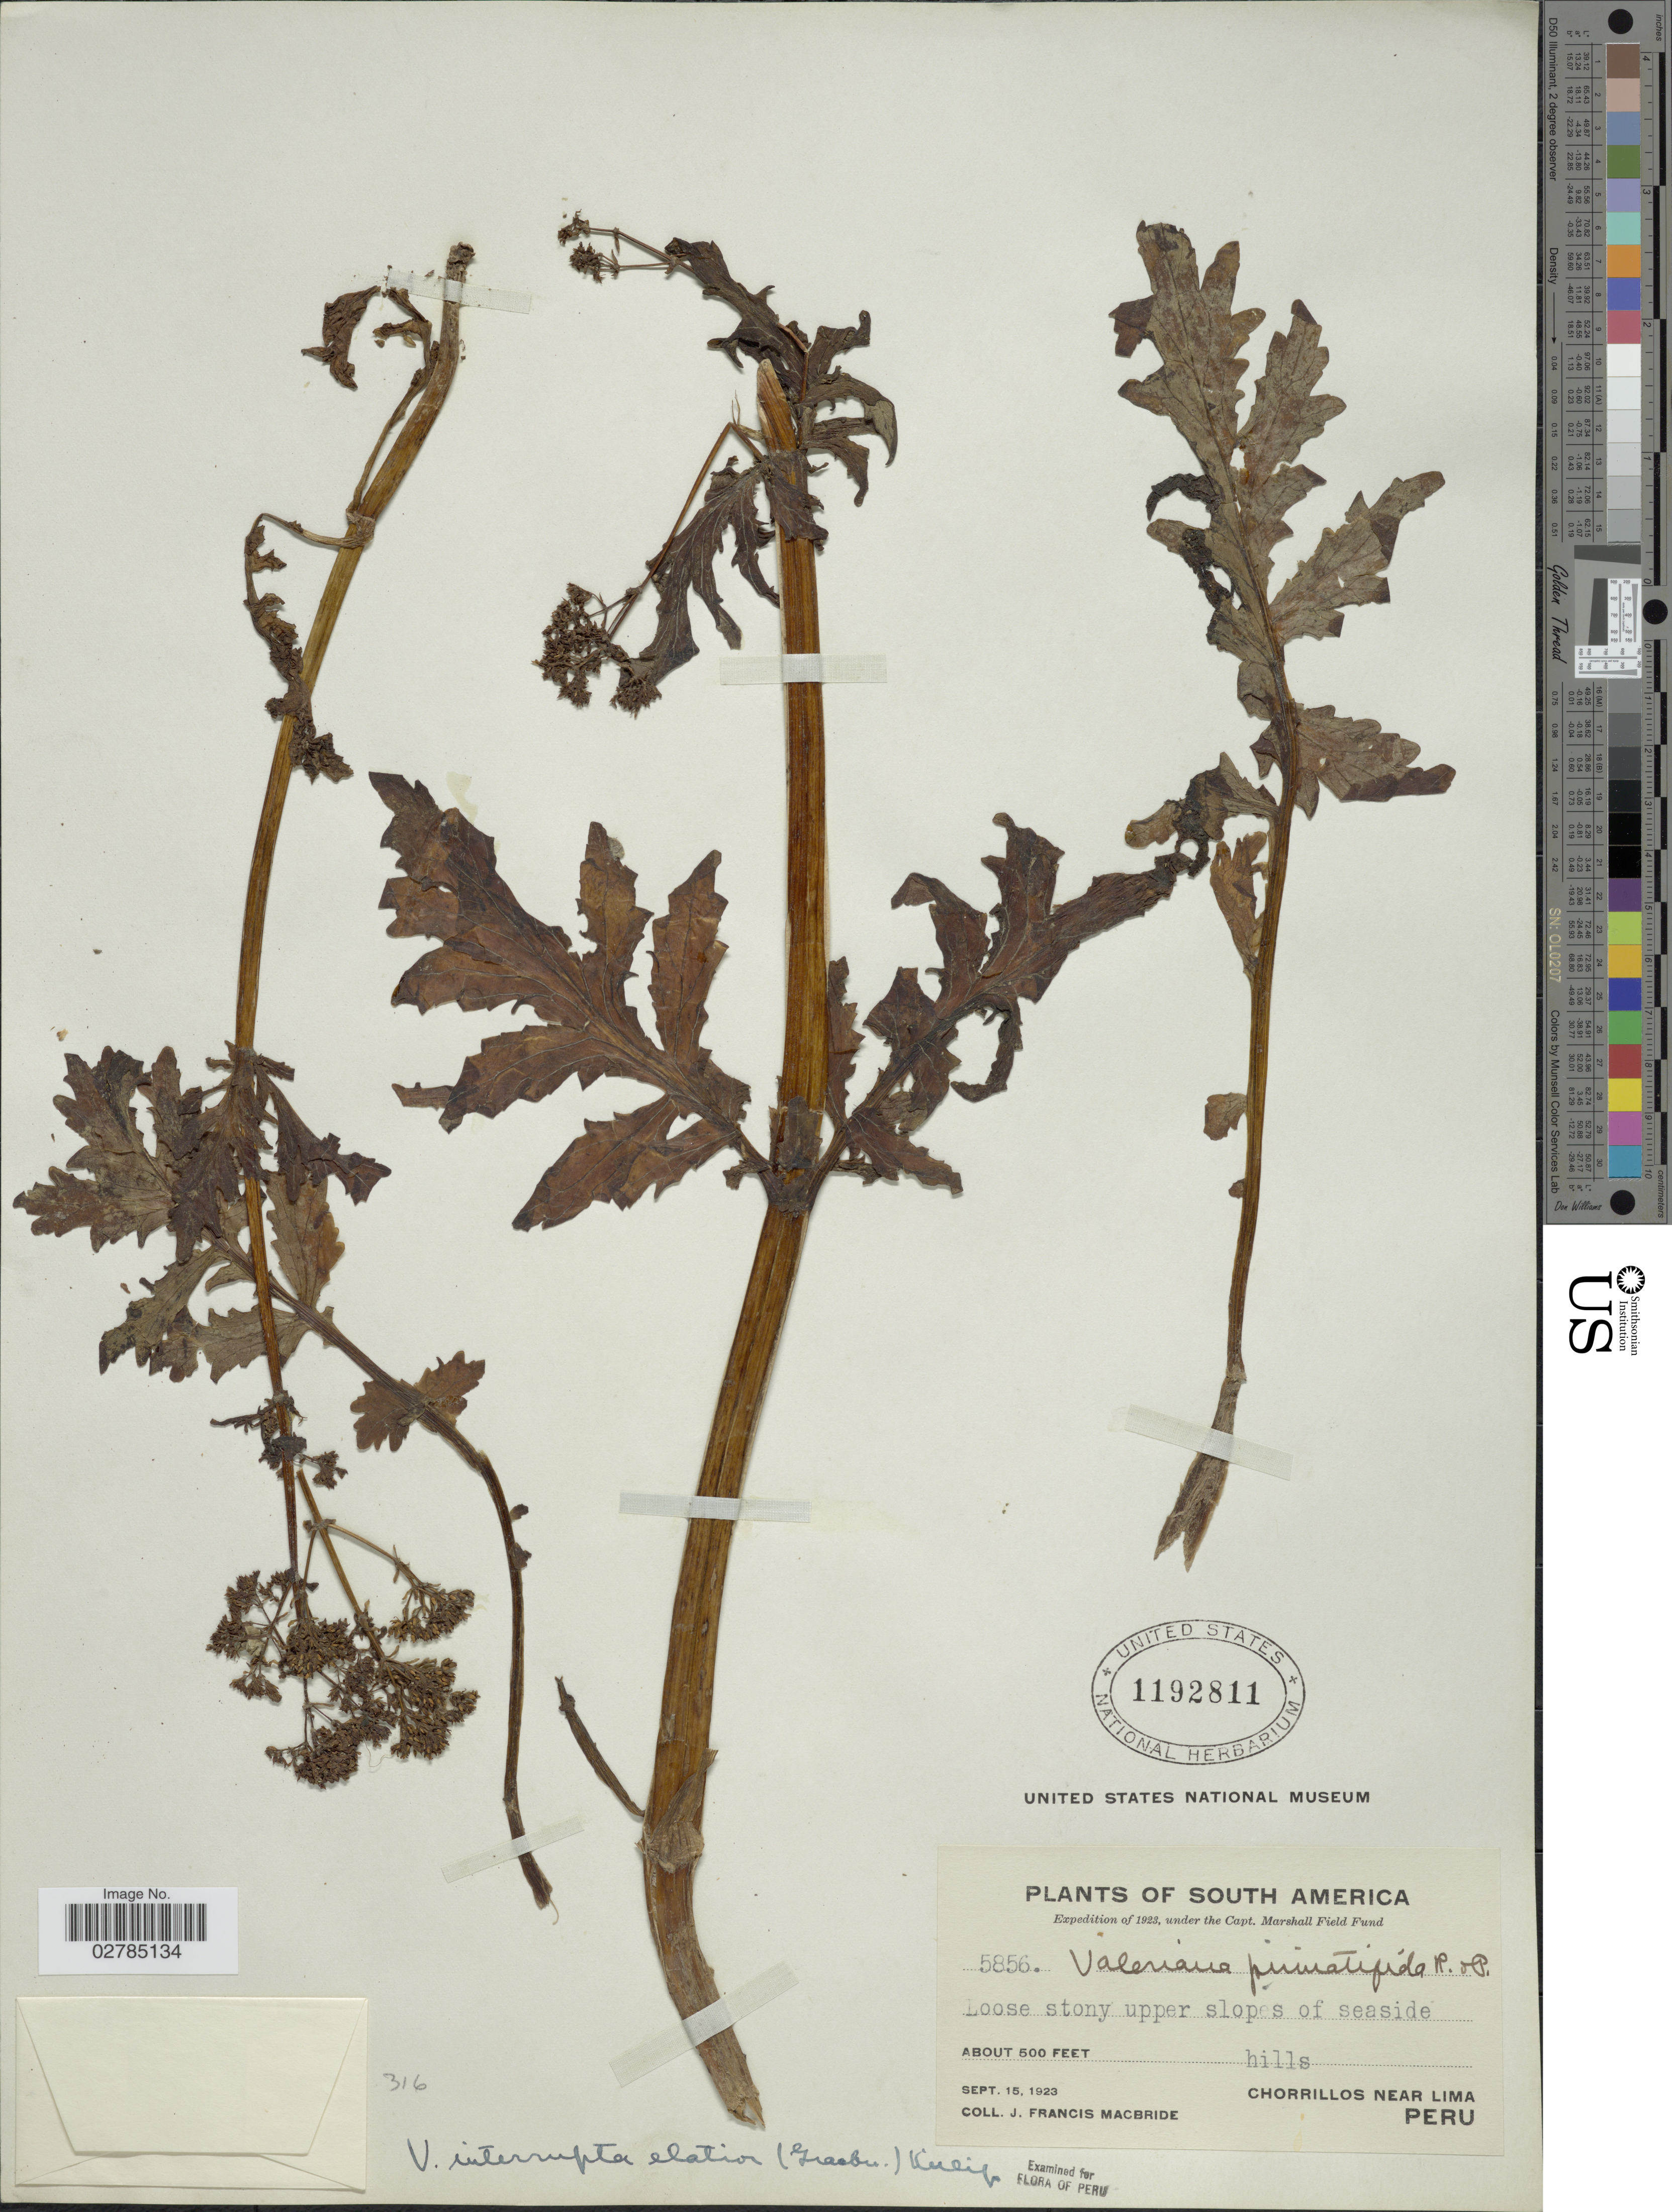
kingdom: Plantae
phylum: Tracheophyta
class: Magnoliopsida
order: Dipsacales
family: Caprifoliaceae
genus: Valeriana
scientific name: Valeriana pinnatifida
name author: Ruiz & Pav.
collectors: J. F. Macbride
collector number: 5856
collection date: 1923-09-15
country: Peru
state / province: Lima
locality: Hills, Chorrillos near Lima.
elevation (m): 152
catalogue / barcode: US 1192811